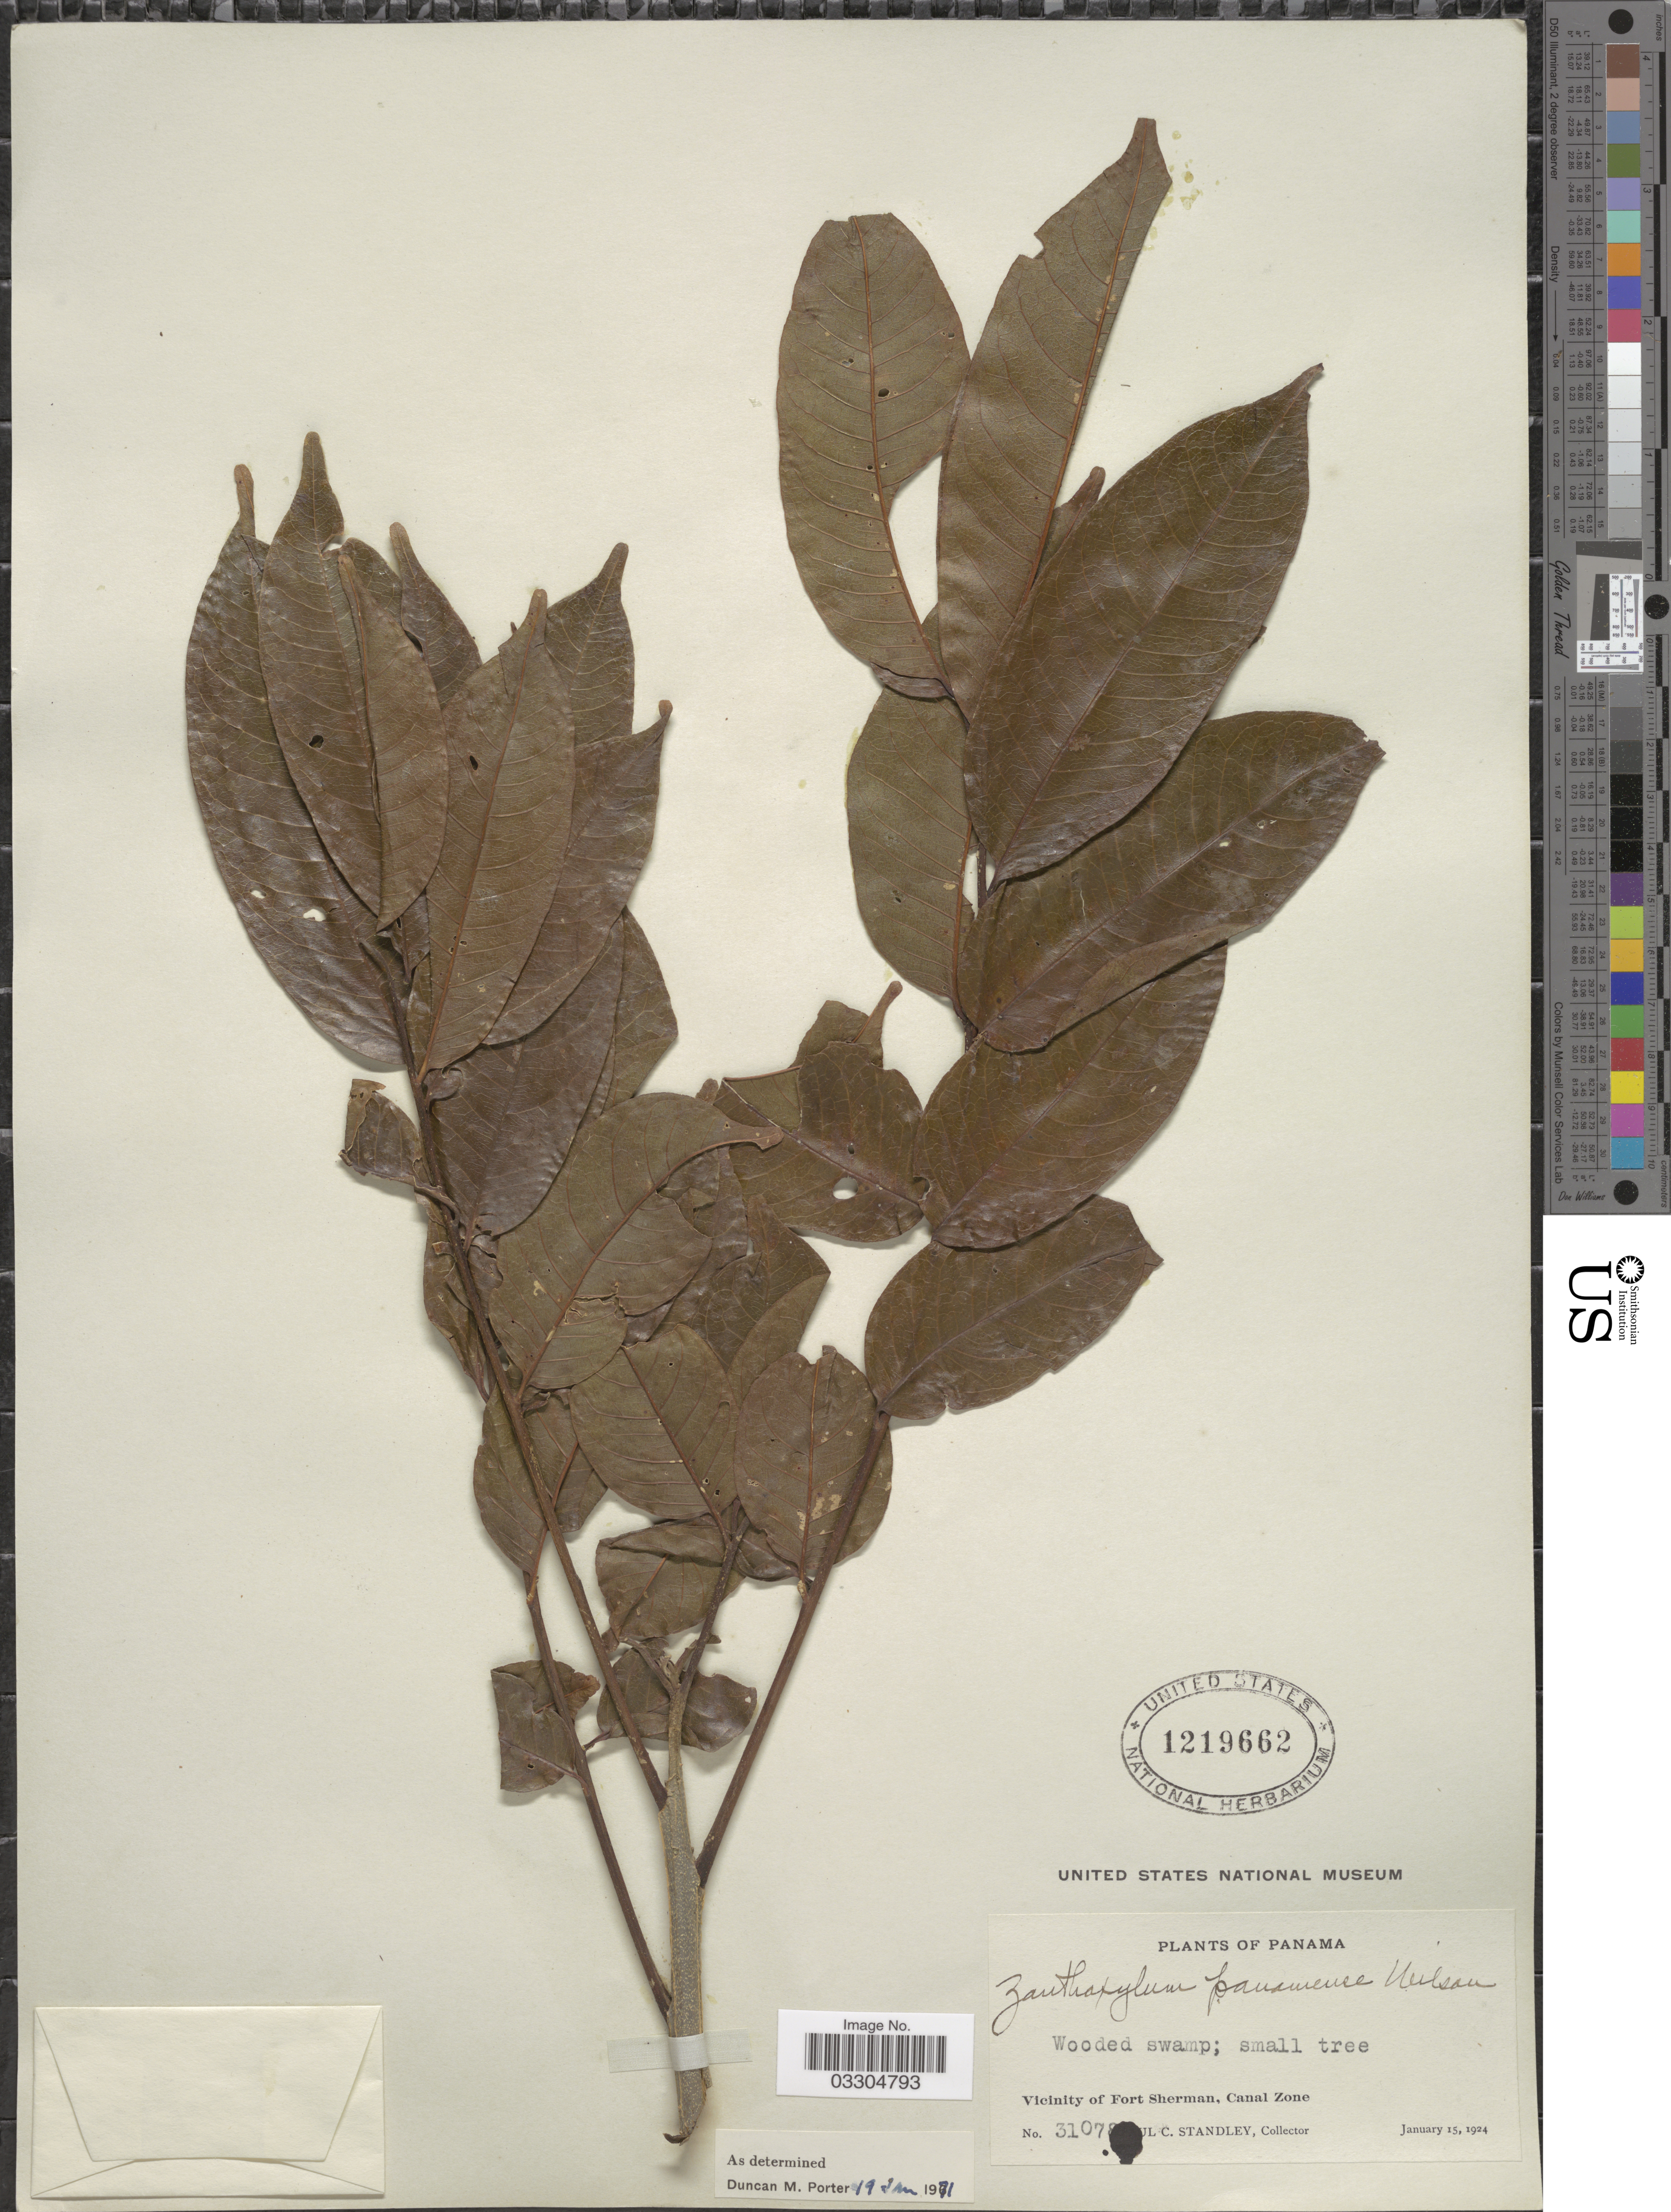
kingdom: Plantae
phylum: Tracheophyta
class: Magnoliopsida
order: Sapindales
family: Rutaceae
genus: Zanthoxylum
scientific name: Zanthoxylum riedelianum subsp. kellermanii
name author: (P. Wilson) Reynel ex C. Nelson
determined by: Londoño-Echeverri, Y.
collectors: P. C. Standley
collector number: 3107!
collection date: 1924-01-15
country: Panama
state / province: Colón / Panamá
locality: Vicinity of Fort Sherman, Canal Zone.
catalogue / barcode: US 1219662